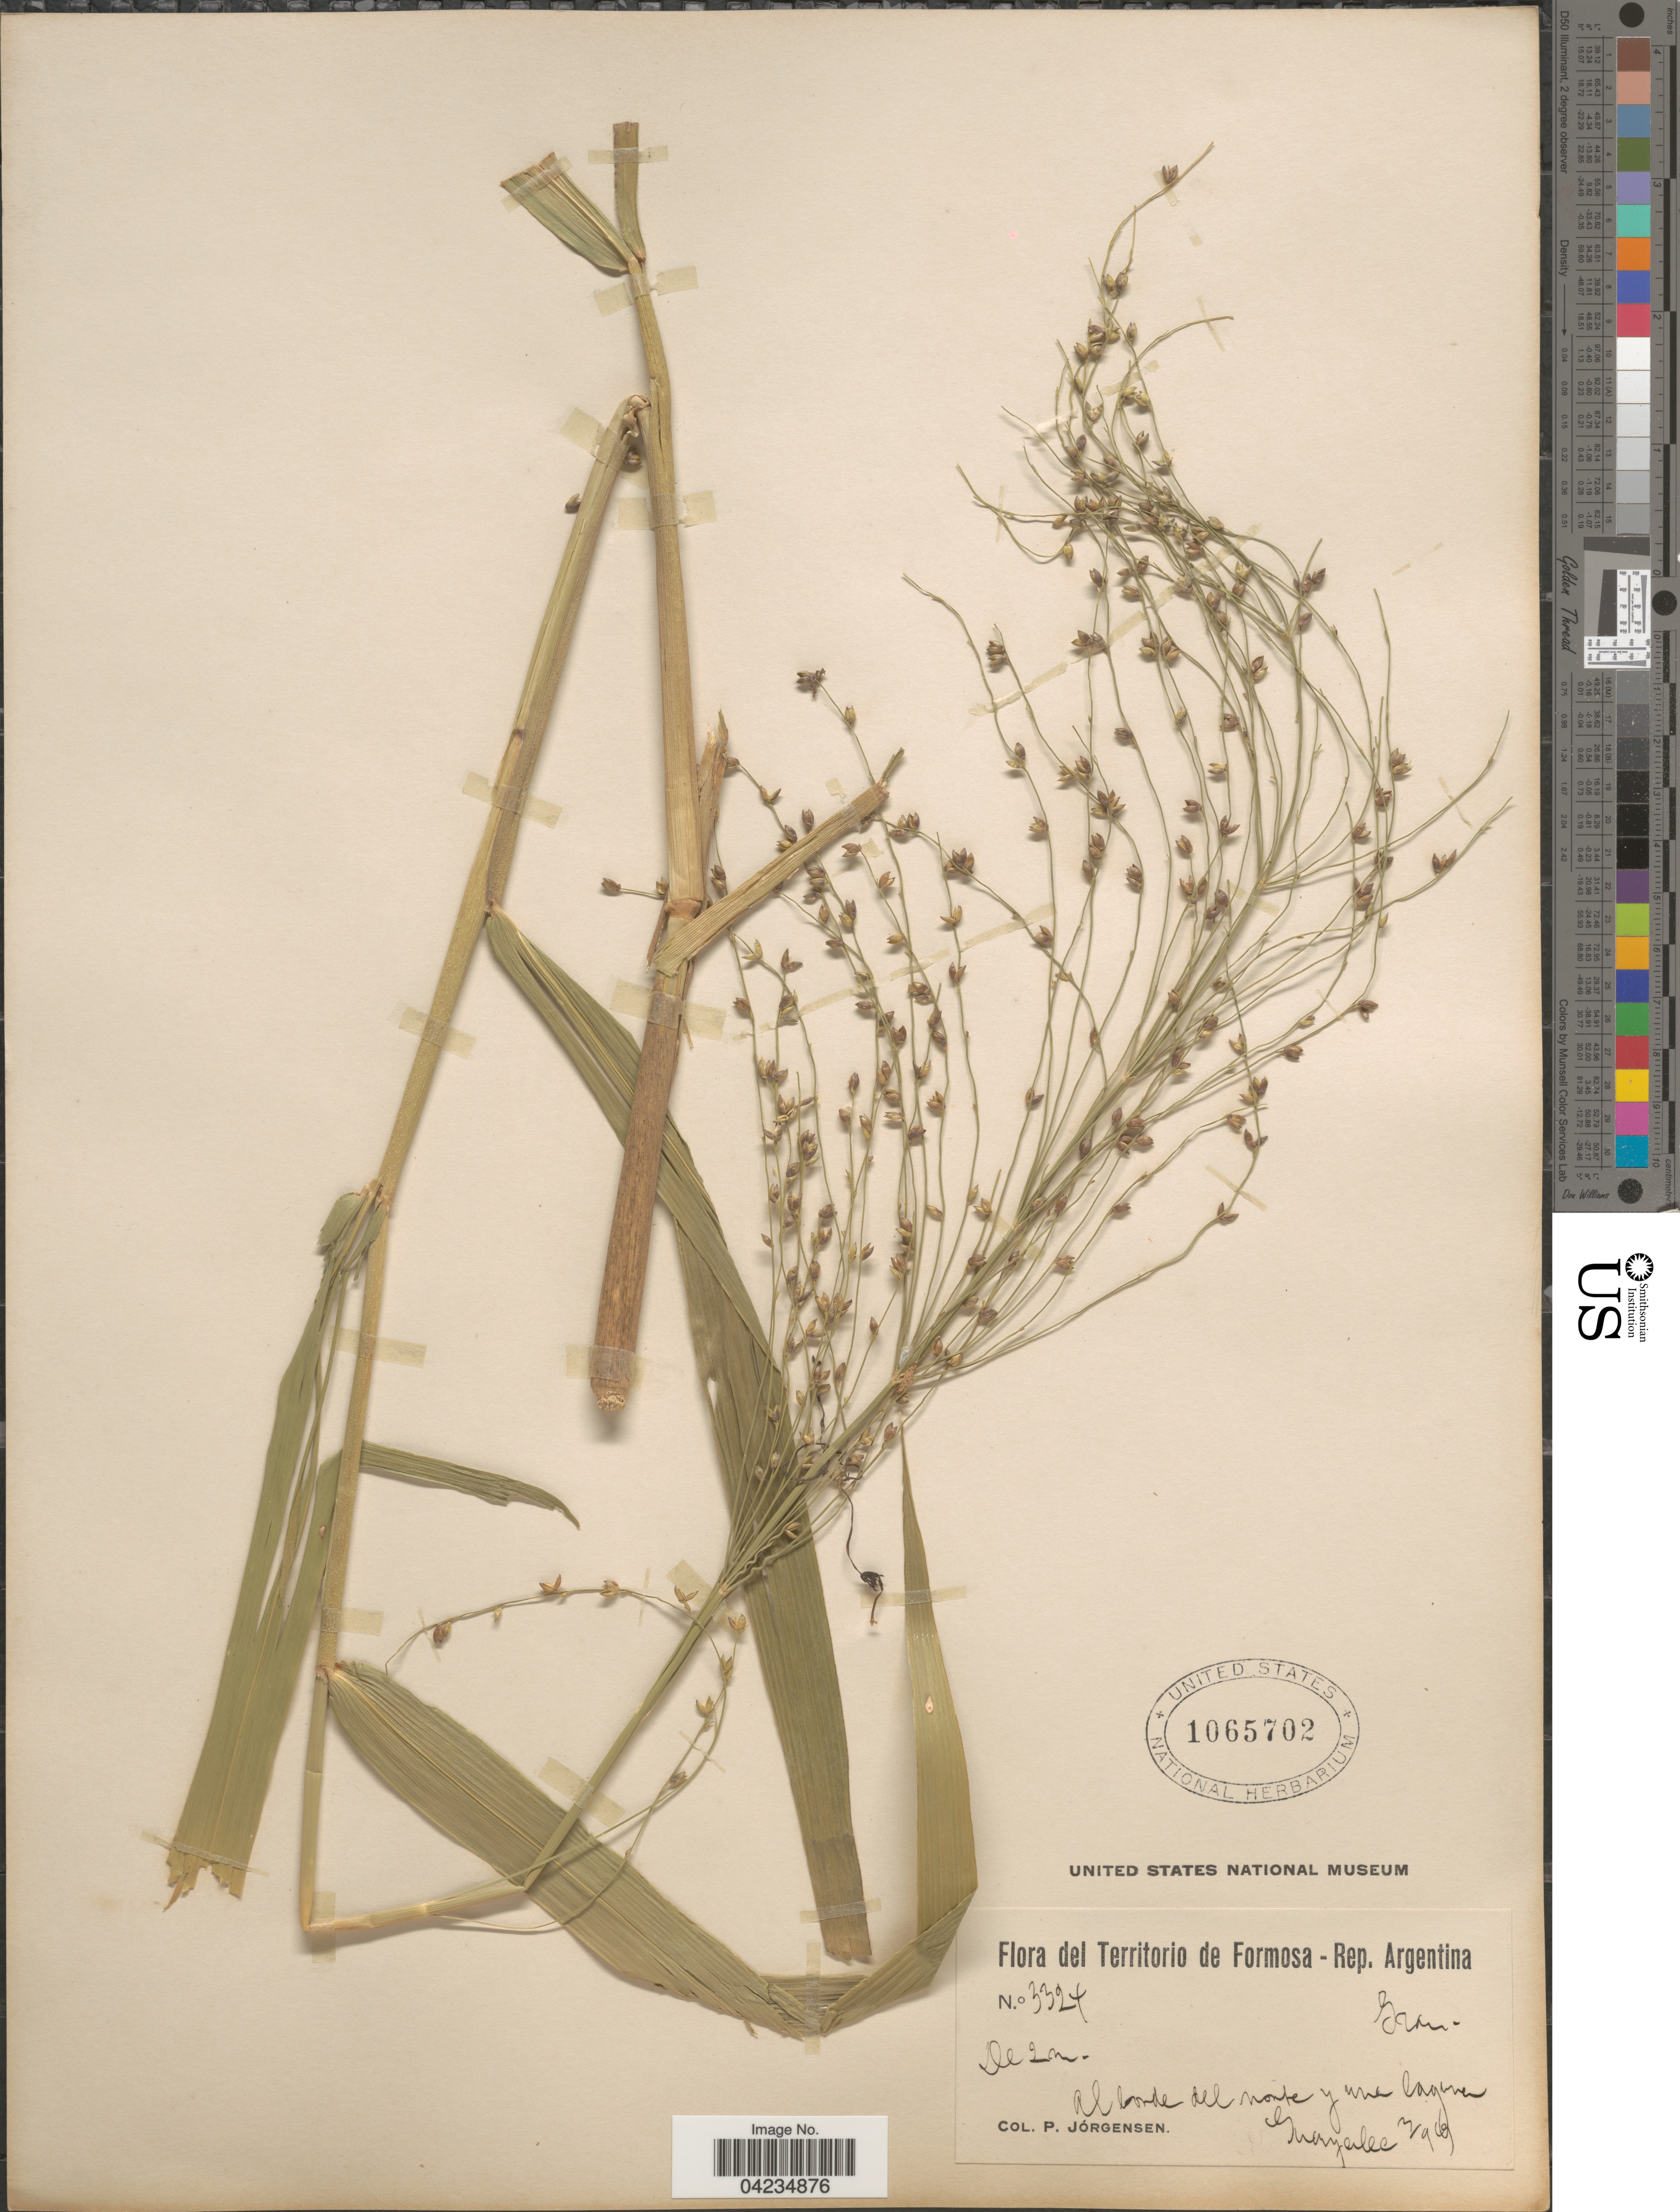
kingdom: Plantae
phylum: Tracheophyta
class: Liliopsida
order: Poales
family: Poaceae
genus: Stephostachys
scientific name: Stephostachys mertensii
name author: (Roth) Zuloaga & Marrone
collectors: P. Jörgensen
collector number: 3324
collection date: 1919-03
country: Argentina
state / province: Formosa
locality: Al borde del norte y une lagunes Guayculec.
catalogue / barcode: US 1065702